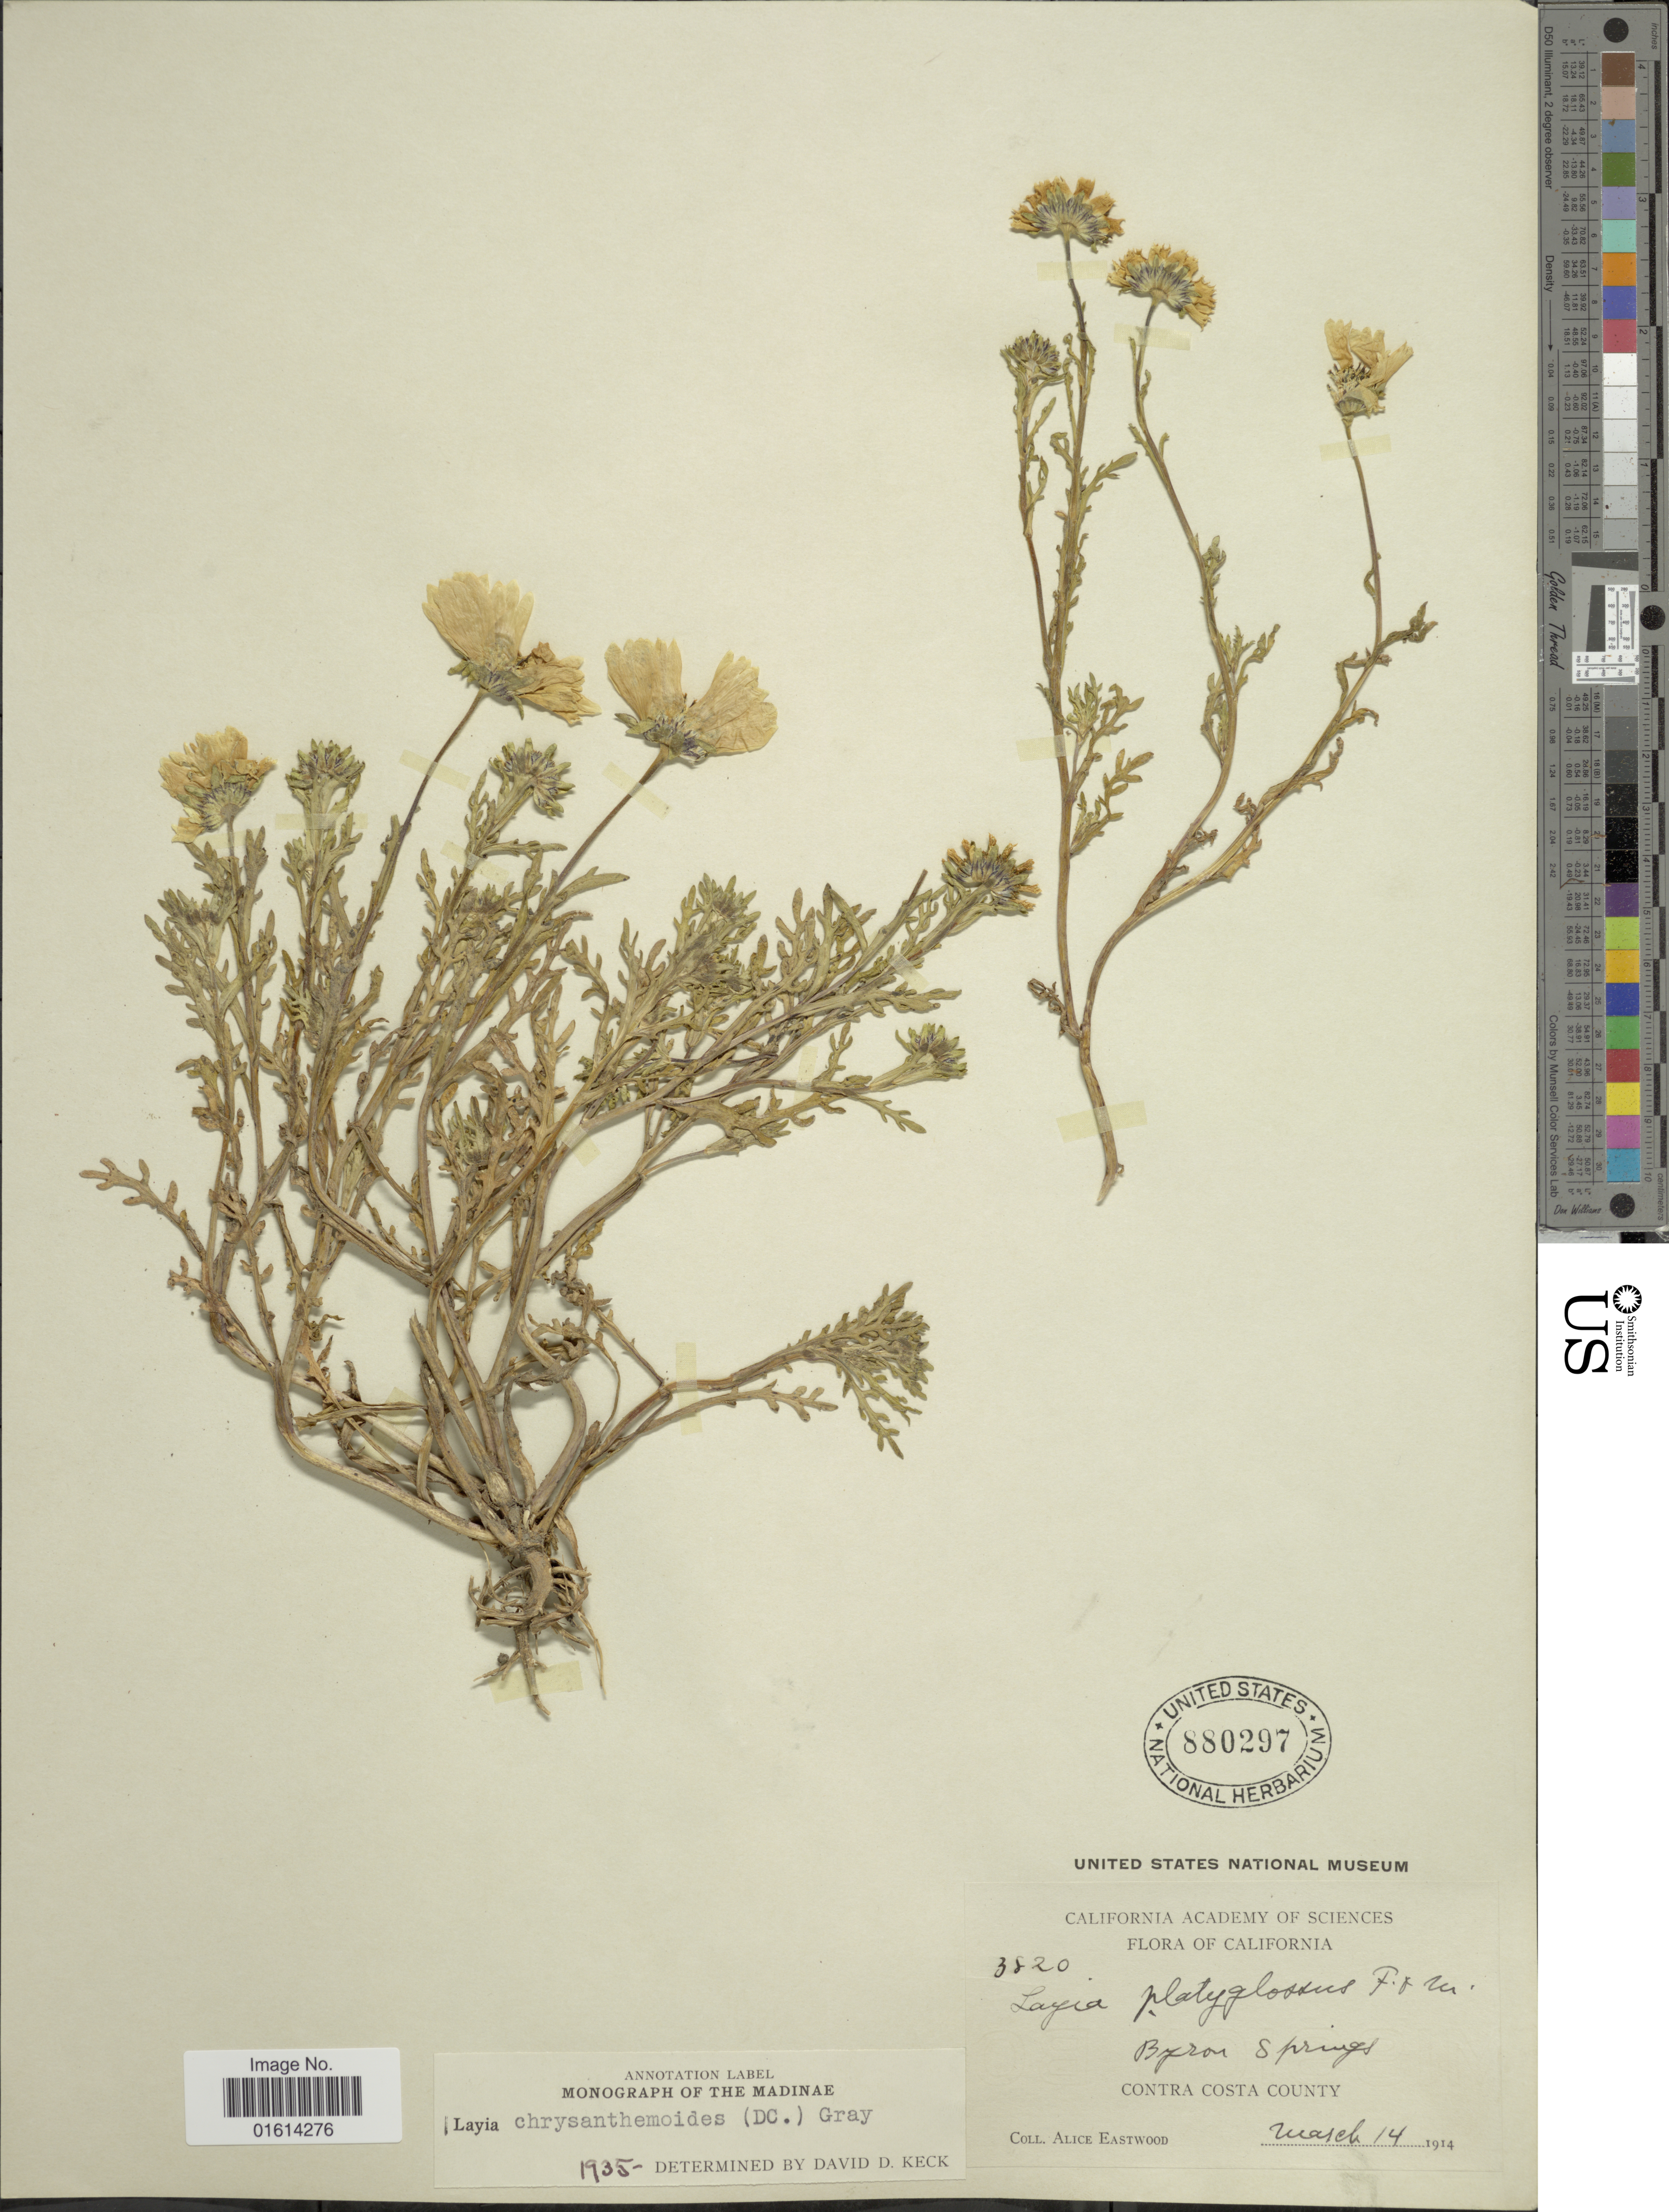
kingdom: Plantae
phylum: Tracheophyta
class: Magnoliopsida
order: Asterales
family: Asteraceae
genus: Layia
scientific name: Layia chrysanthemoides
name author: (DC.) A. Gray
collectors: A. Eastwood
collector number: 3820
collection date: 1914-03-14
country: United States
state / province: California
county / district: Contra Costa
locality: Byron Springs, Contra Costa County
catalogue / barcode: US 880297